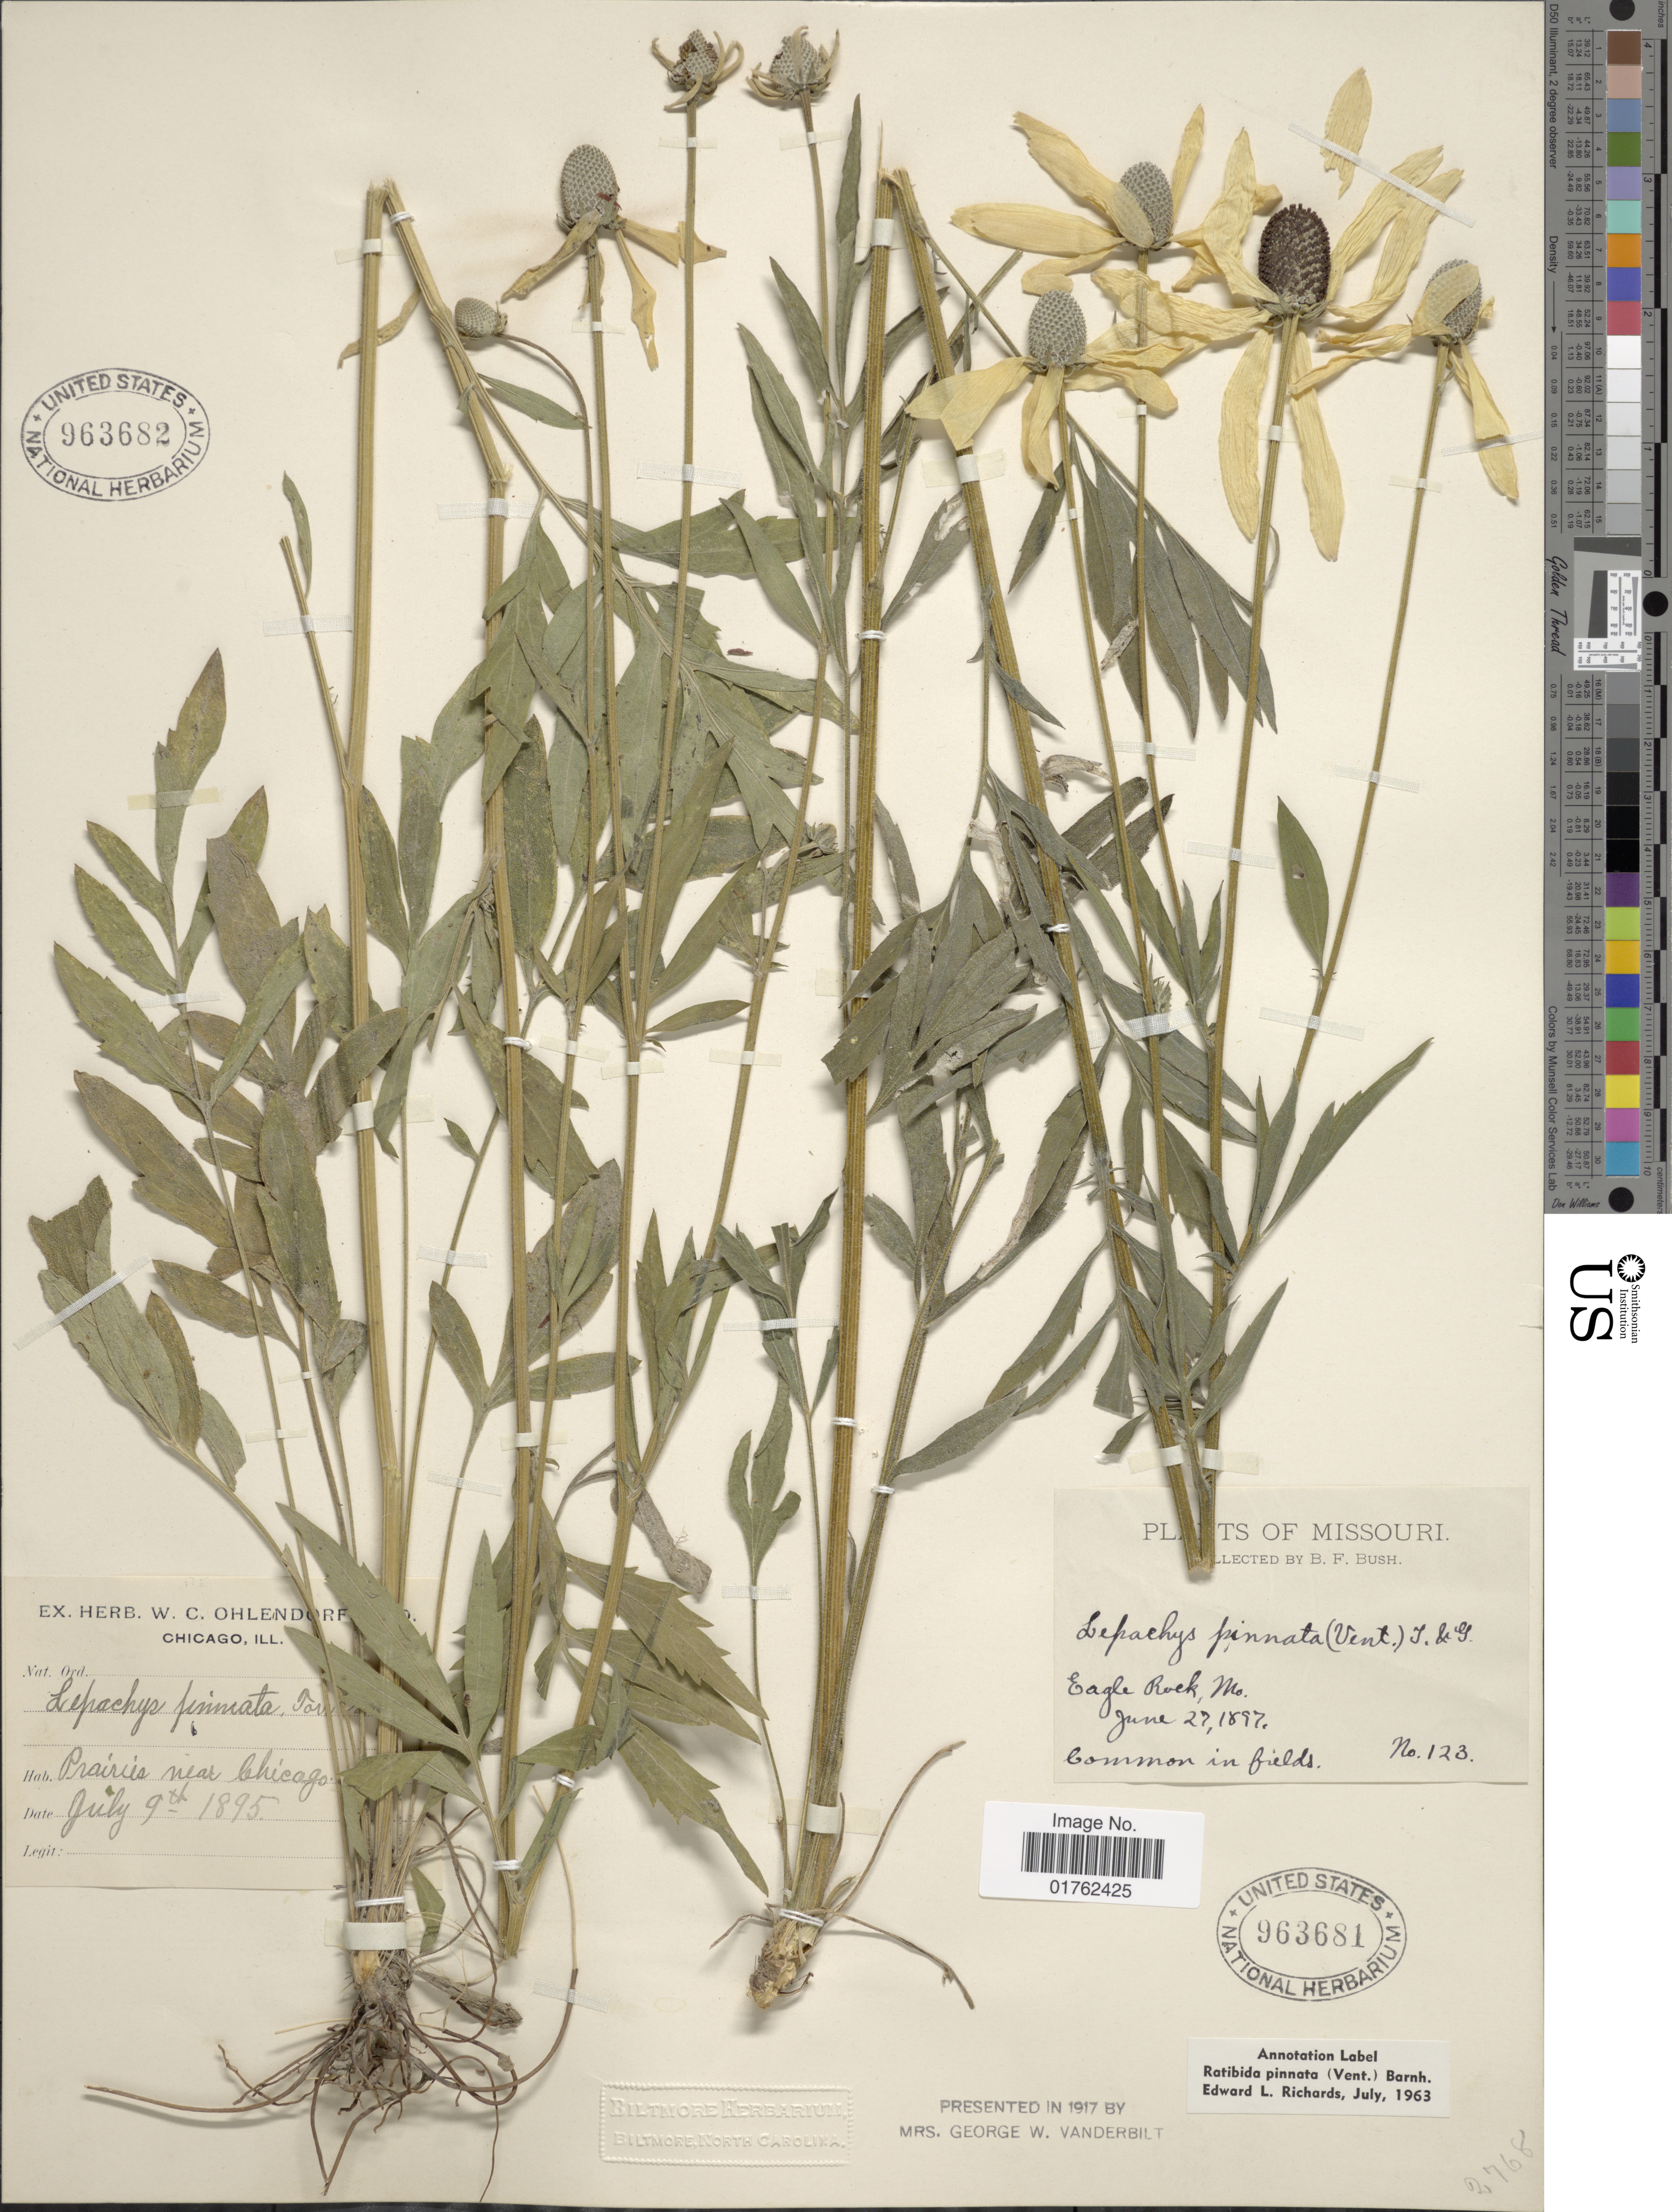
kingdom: Plantae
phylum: Tracheophyta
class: Magnoliopsida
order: Asterales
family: Asteraceae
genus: Ratibida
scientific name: Ratibida pinnata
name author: (Vent.) Barnhart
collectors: B. F. Bush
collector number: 123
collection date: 1897-06-27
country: United States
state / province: Missouri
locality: Eagele Rock Mts.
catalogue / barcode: US 963681-2